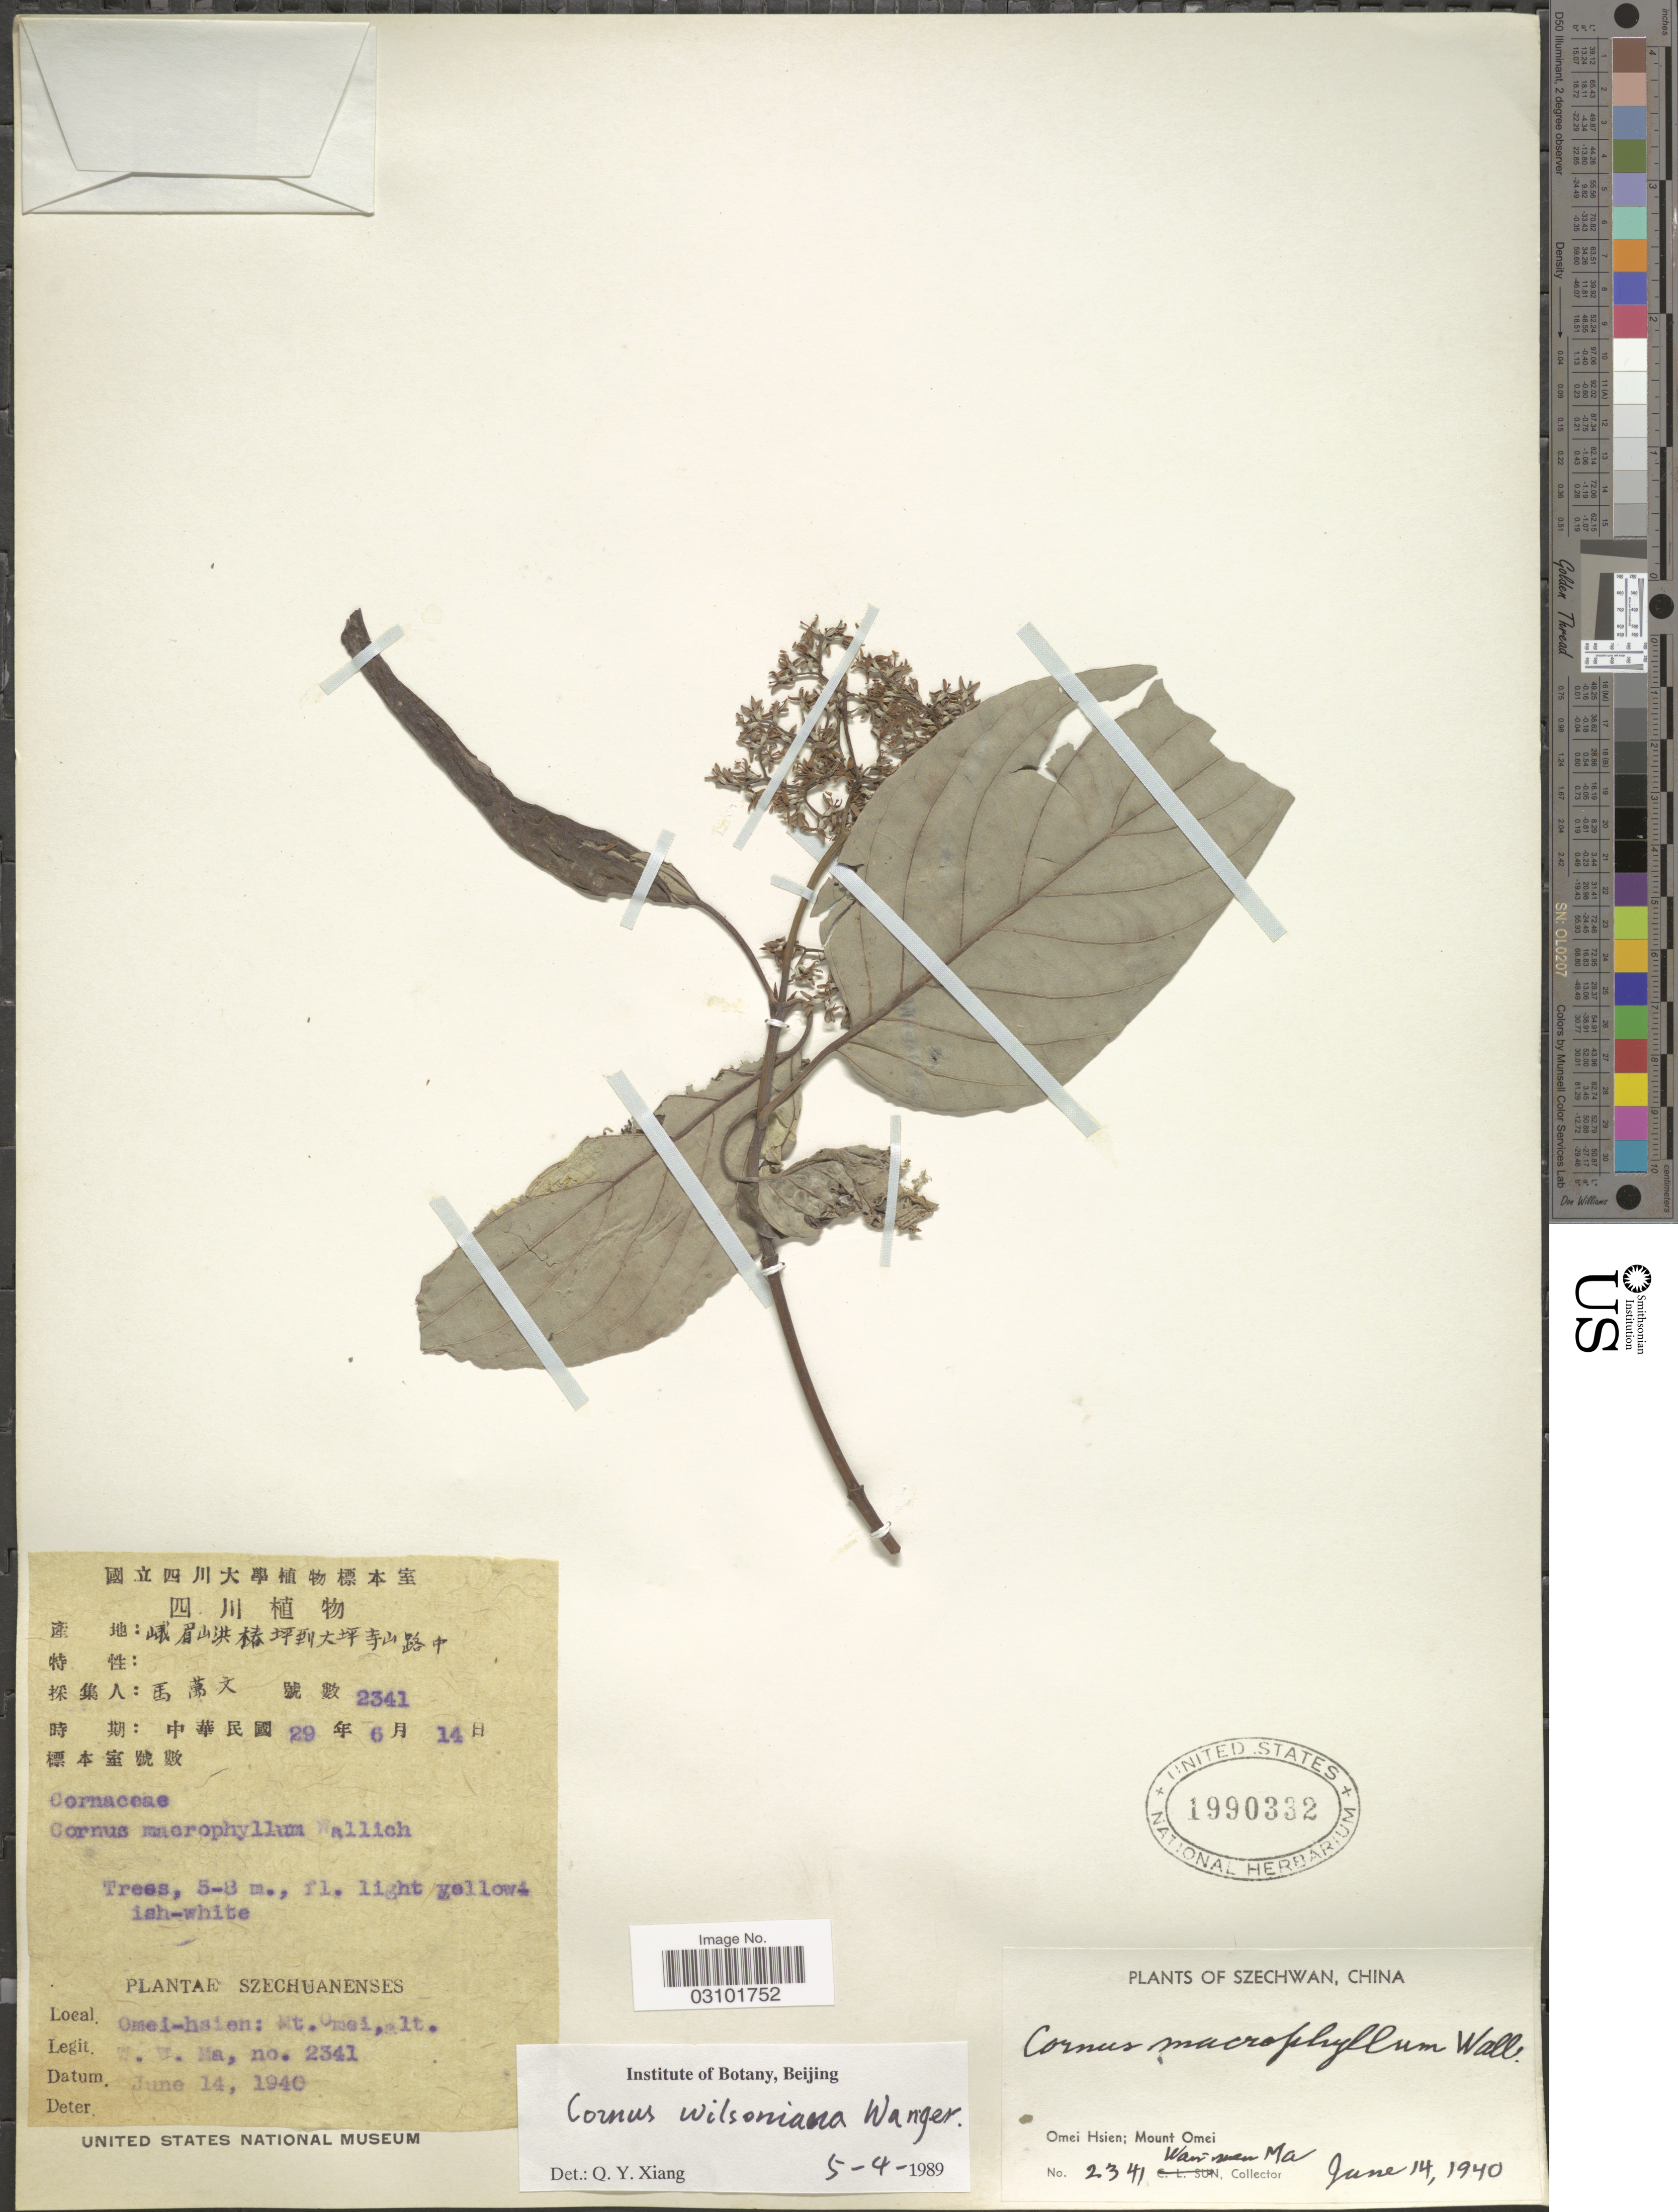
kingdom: Plantae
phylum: Tracheophyta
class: Magnoliopsida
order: Cornales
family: Cornaceae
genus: Cornus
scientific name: Cornus wilsoniana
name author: Wangerin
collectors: W. Ma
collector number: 2341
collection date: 1940-06-14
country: China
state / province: Sichuan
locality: Szechwan. Omei Hsien; Mount Omei.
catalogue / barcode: US 1990332